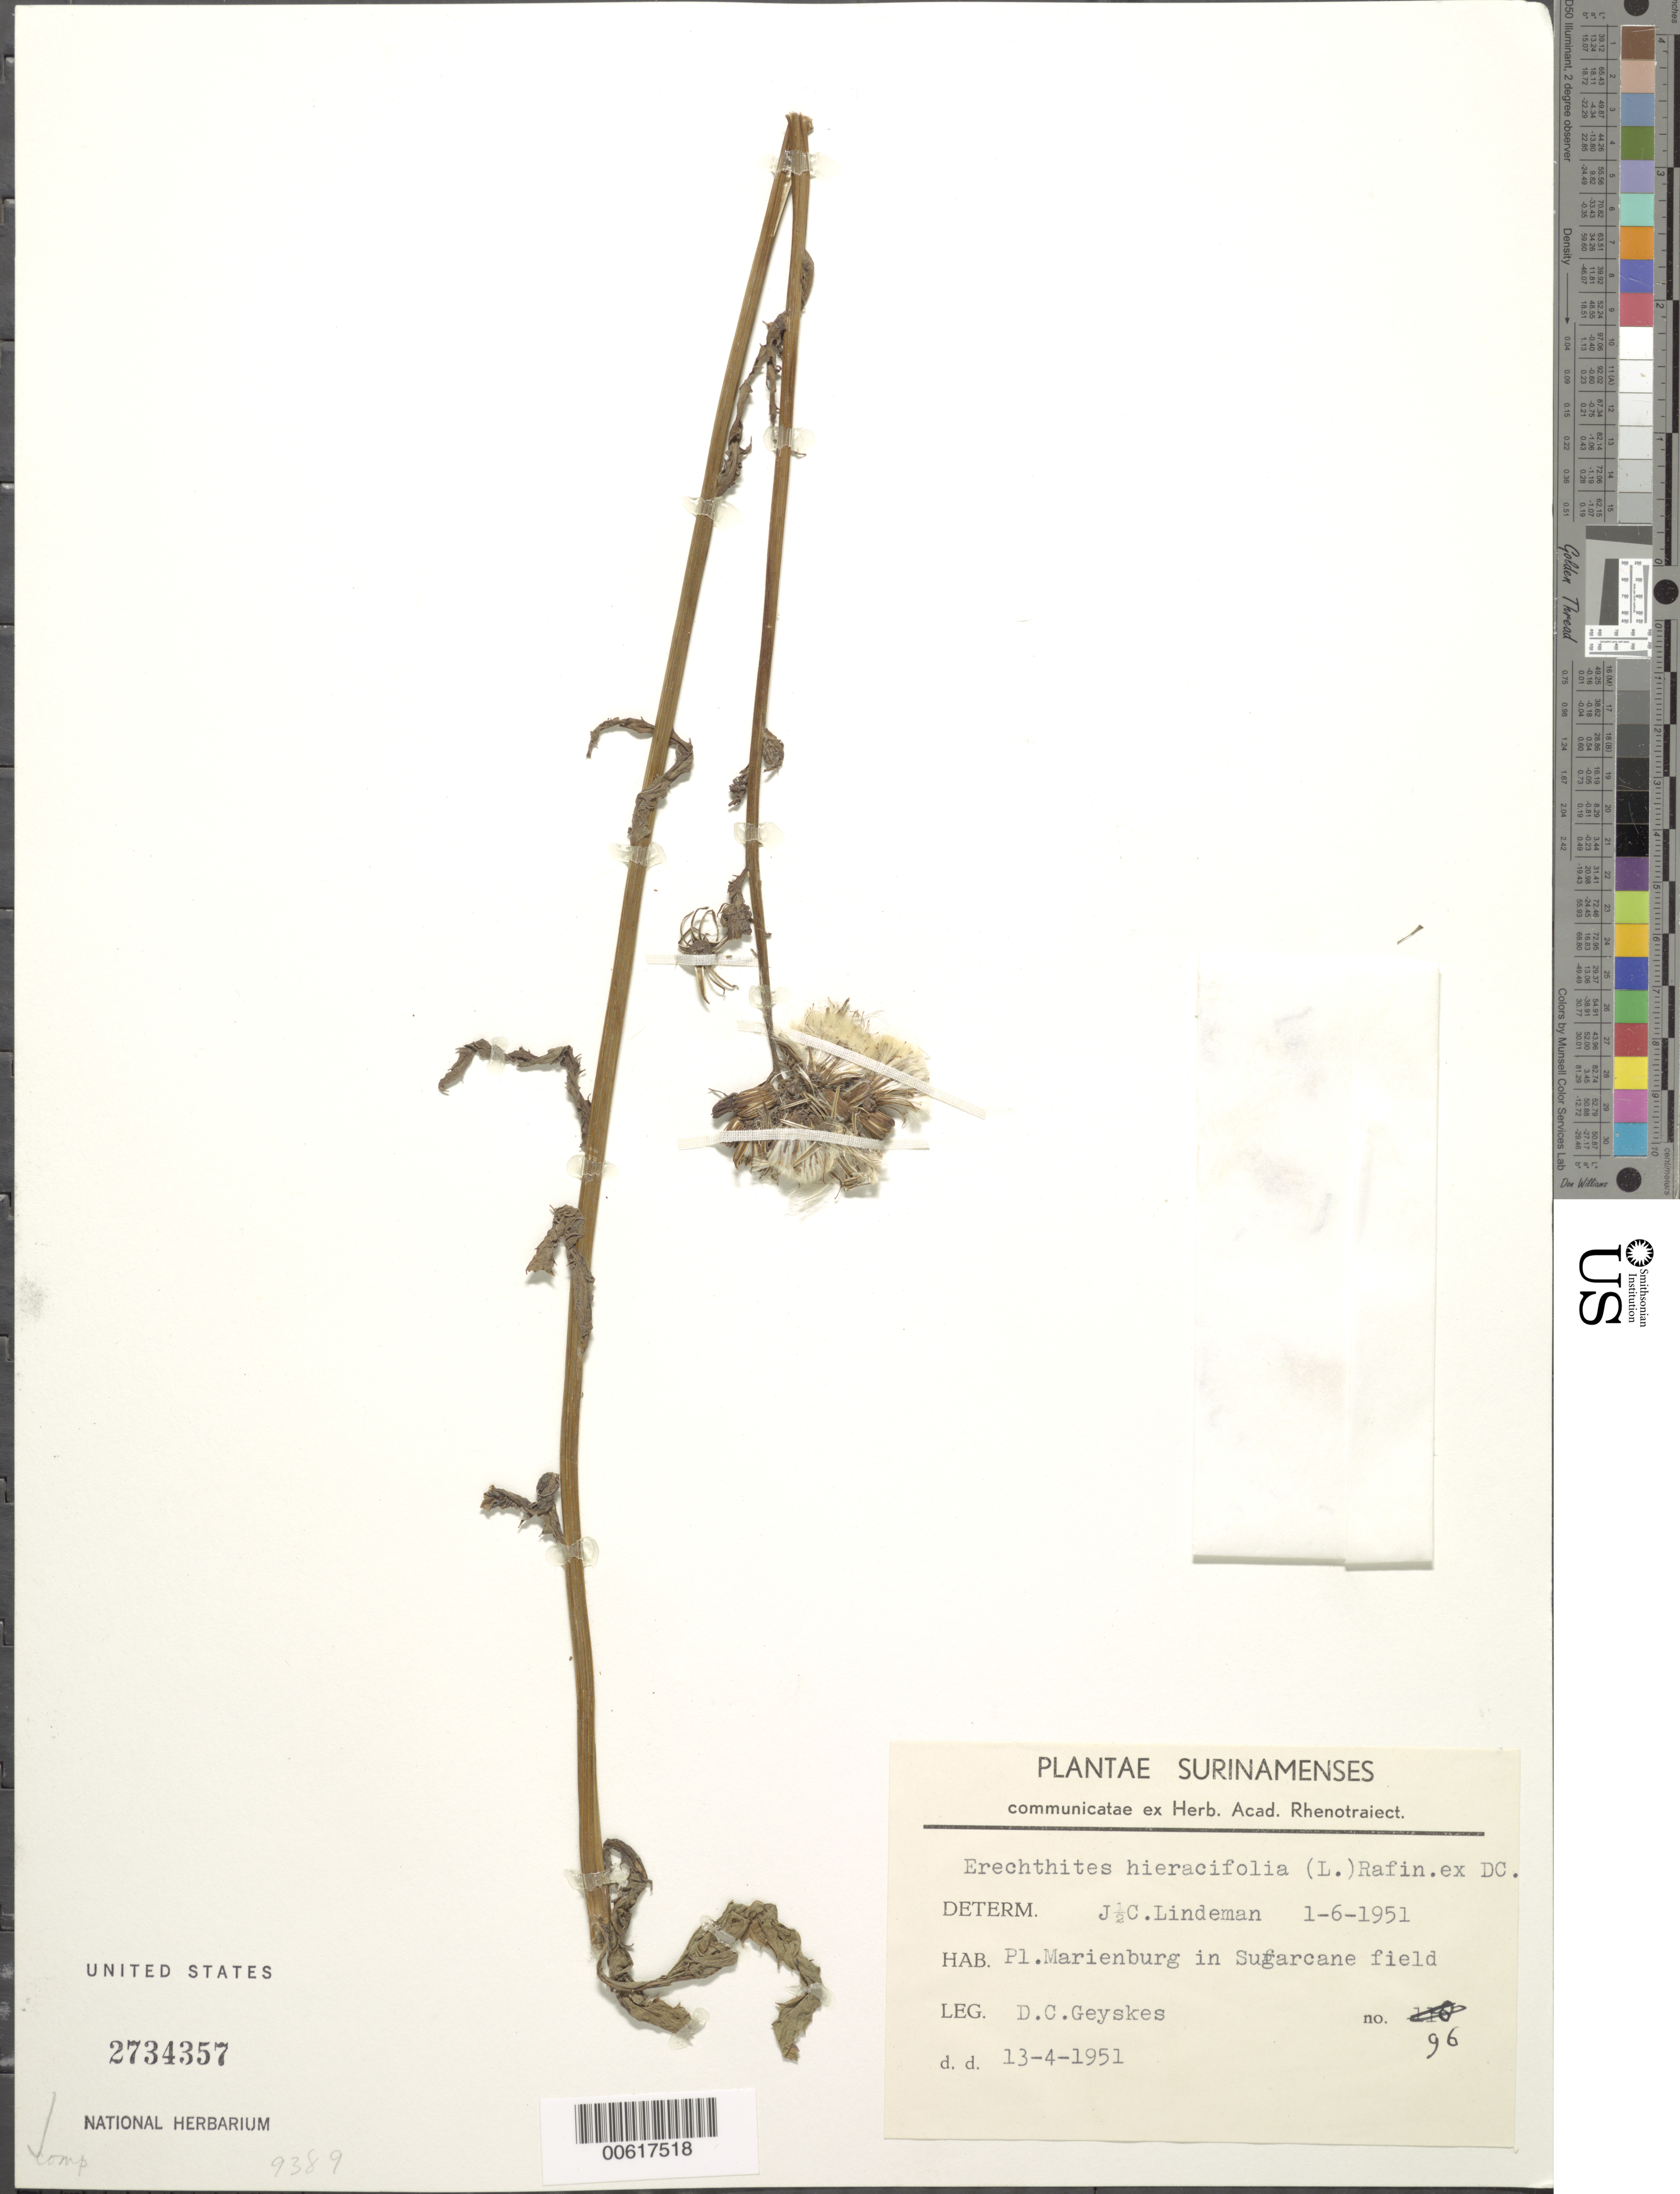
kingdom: Plantae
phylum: Tracheophyta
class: Magnoliopsida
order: Asterales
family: Asteraceae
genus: Erechtites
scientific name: Erechtites hieraciifolius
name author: (L.) Raf. ex DC.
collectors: D. Geijskes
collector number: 96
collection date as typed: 13-Apr-51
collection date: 1951-04-13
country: Suriname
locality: Pl. Marienburg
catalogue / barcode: US 2734357